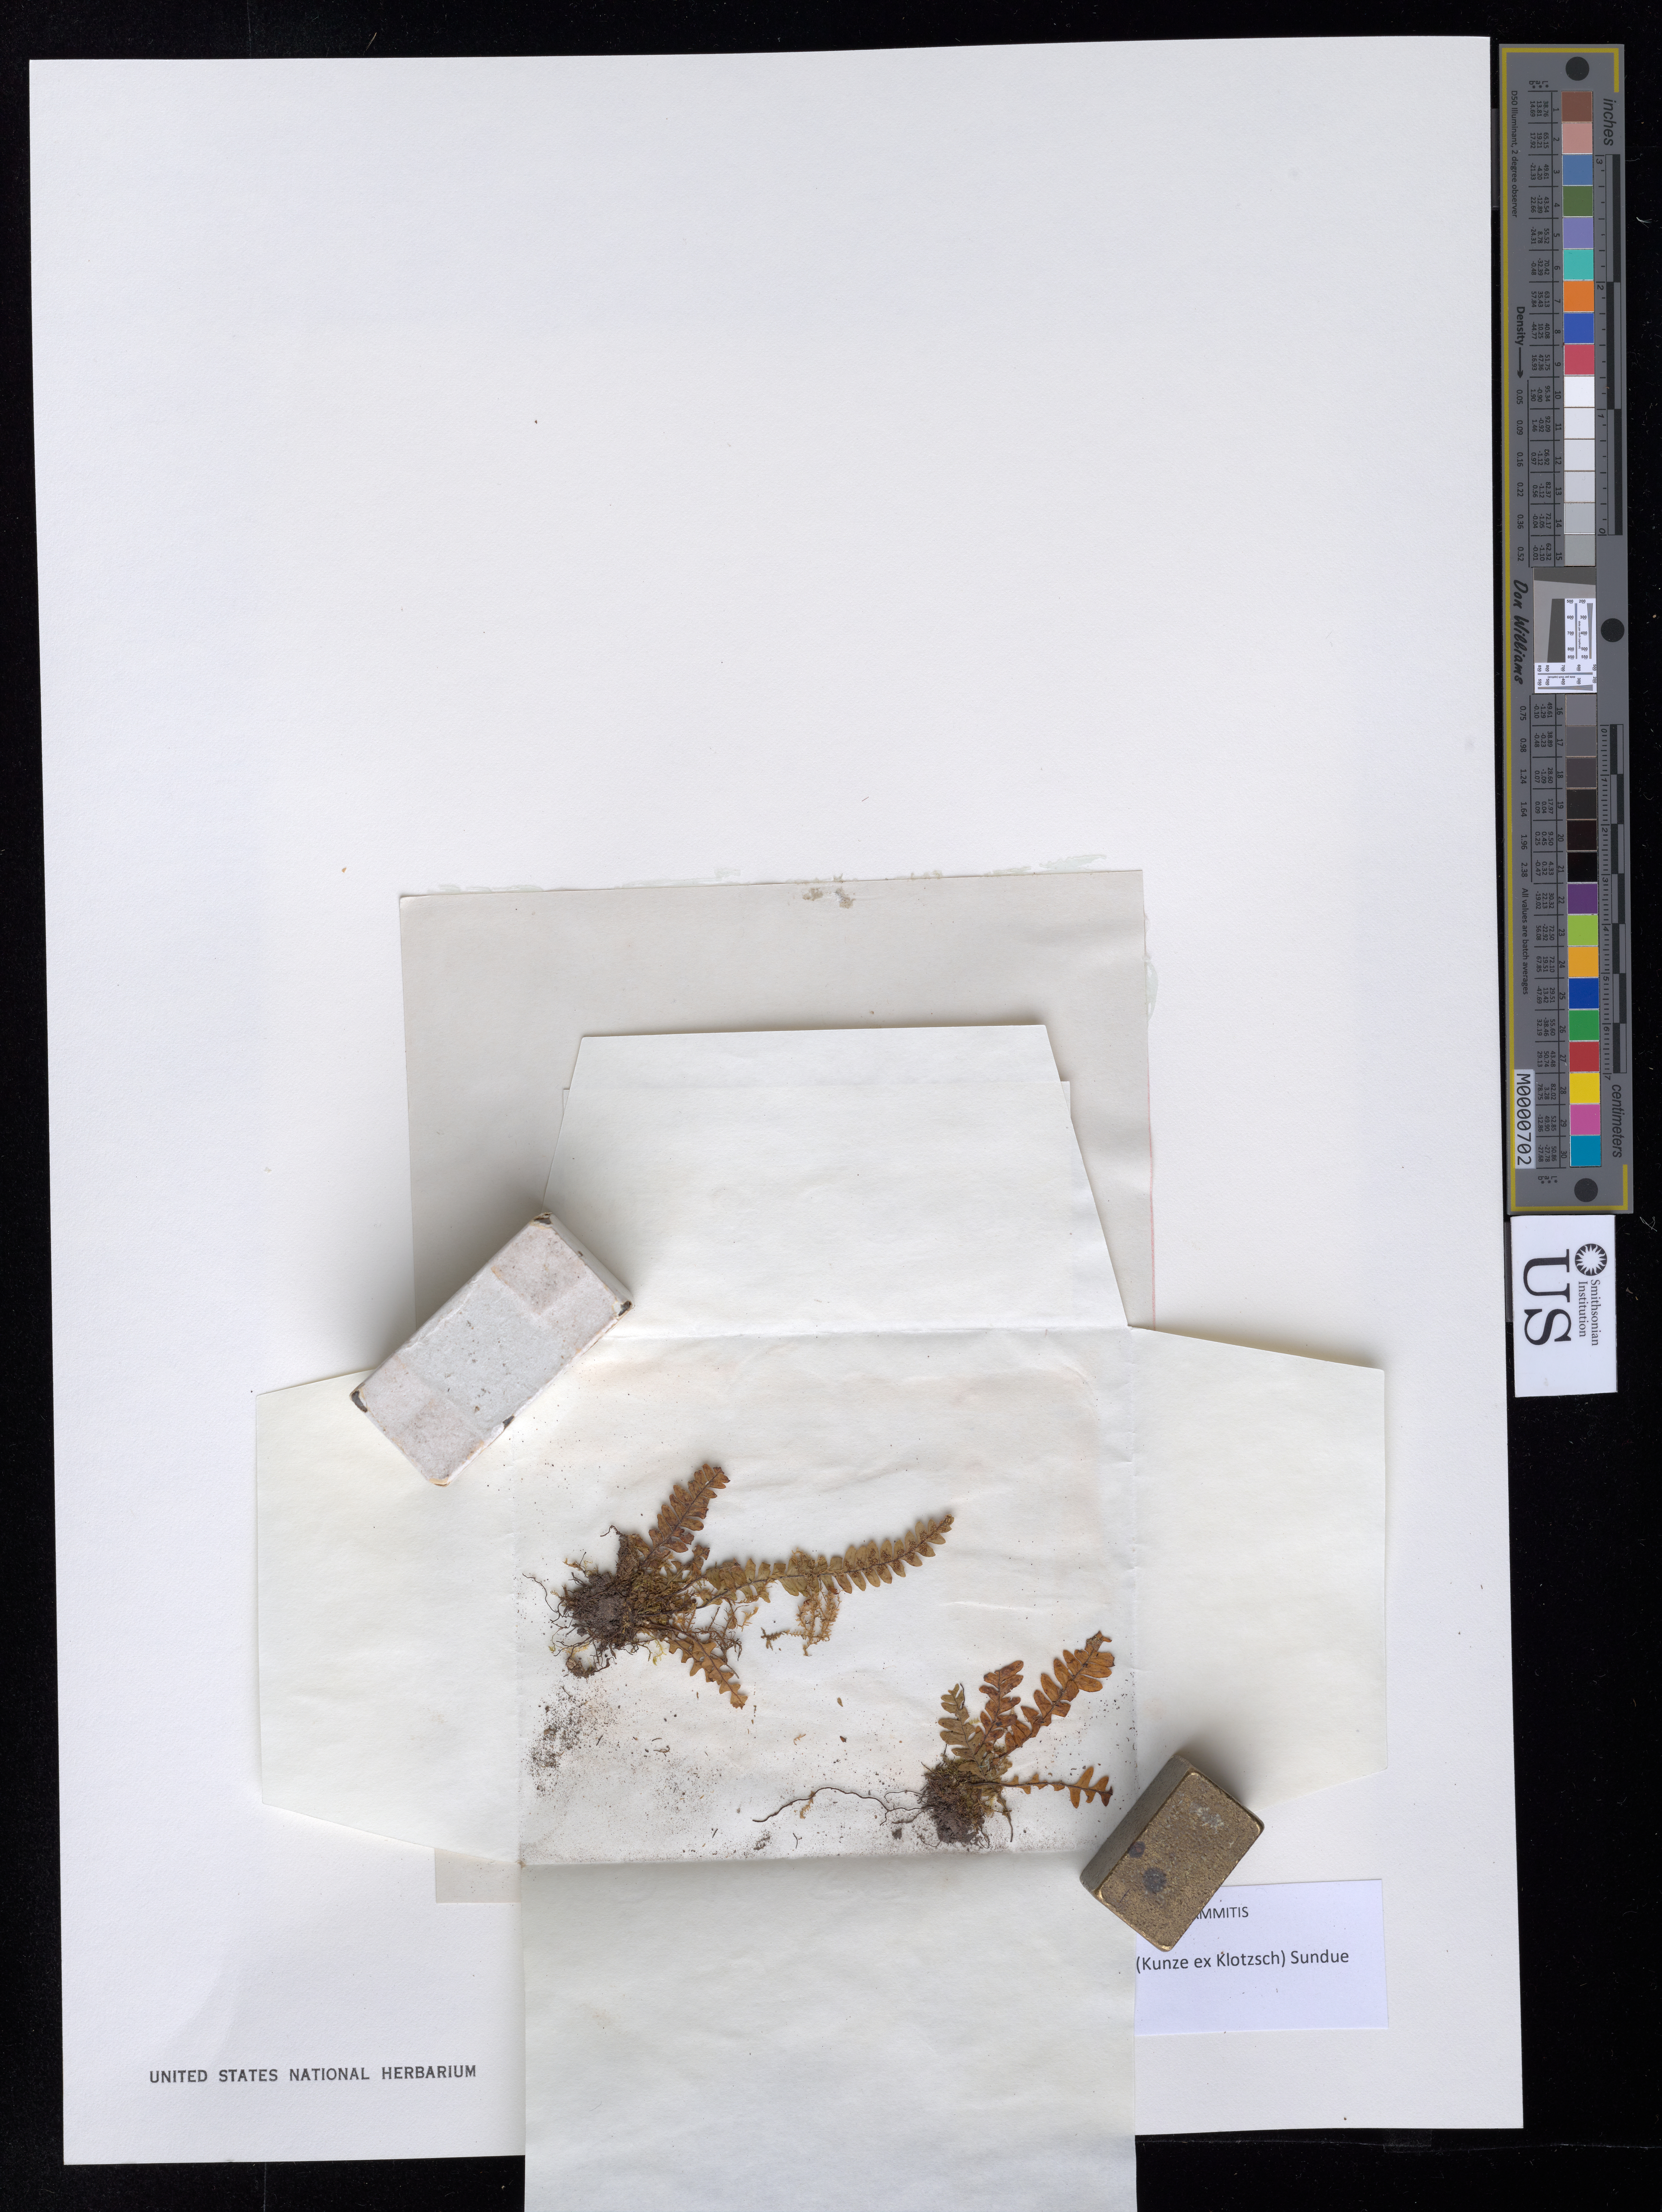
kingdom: Plantae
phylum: Tracheophyta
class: Polypodiopsida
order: Polypodiales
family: Polypodiaceae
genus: Ascogrammitis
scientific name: Ascogrammitis anfractuosa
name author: (Kunze ex Klotzsch) Sundue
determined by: Sundue, Michael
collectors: P. C. Standley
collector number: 38566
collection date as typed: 20-22 Mar 1924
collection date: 1924-03-20/1924-03-22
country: Costa Rica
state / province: San José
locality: Las Nubes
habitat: On tree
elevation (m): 1500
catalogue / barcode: US 1225469